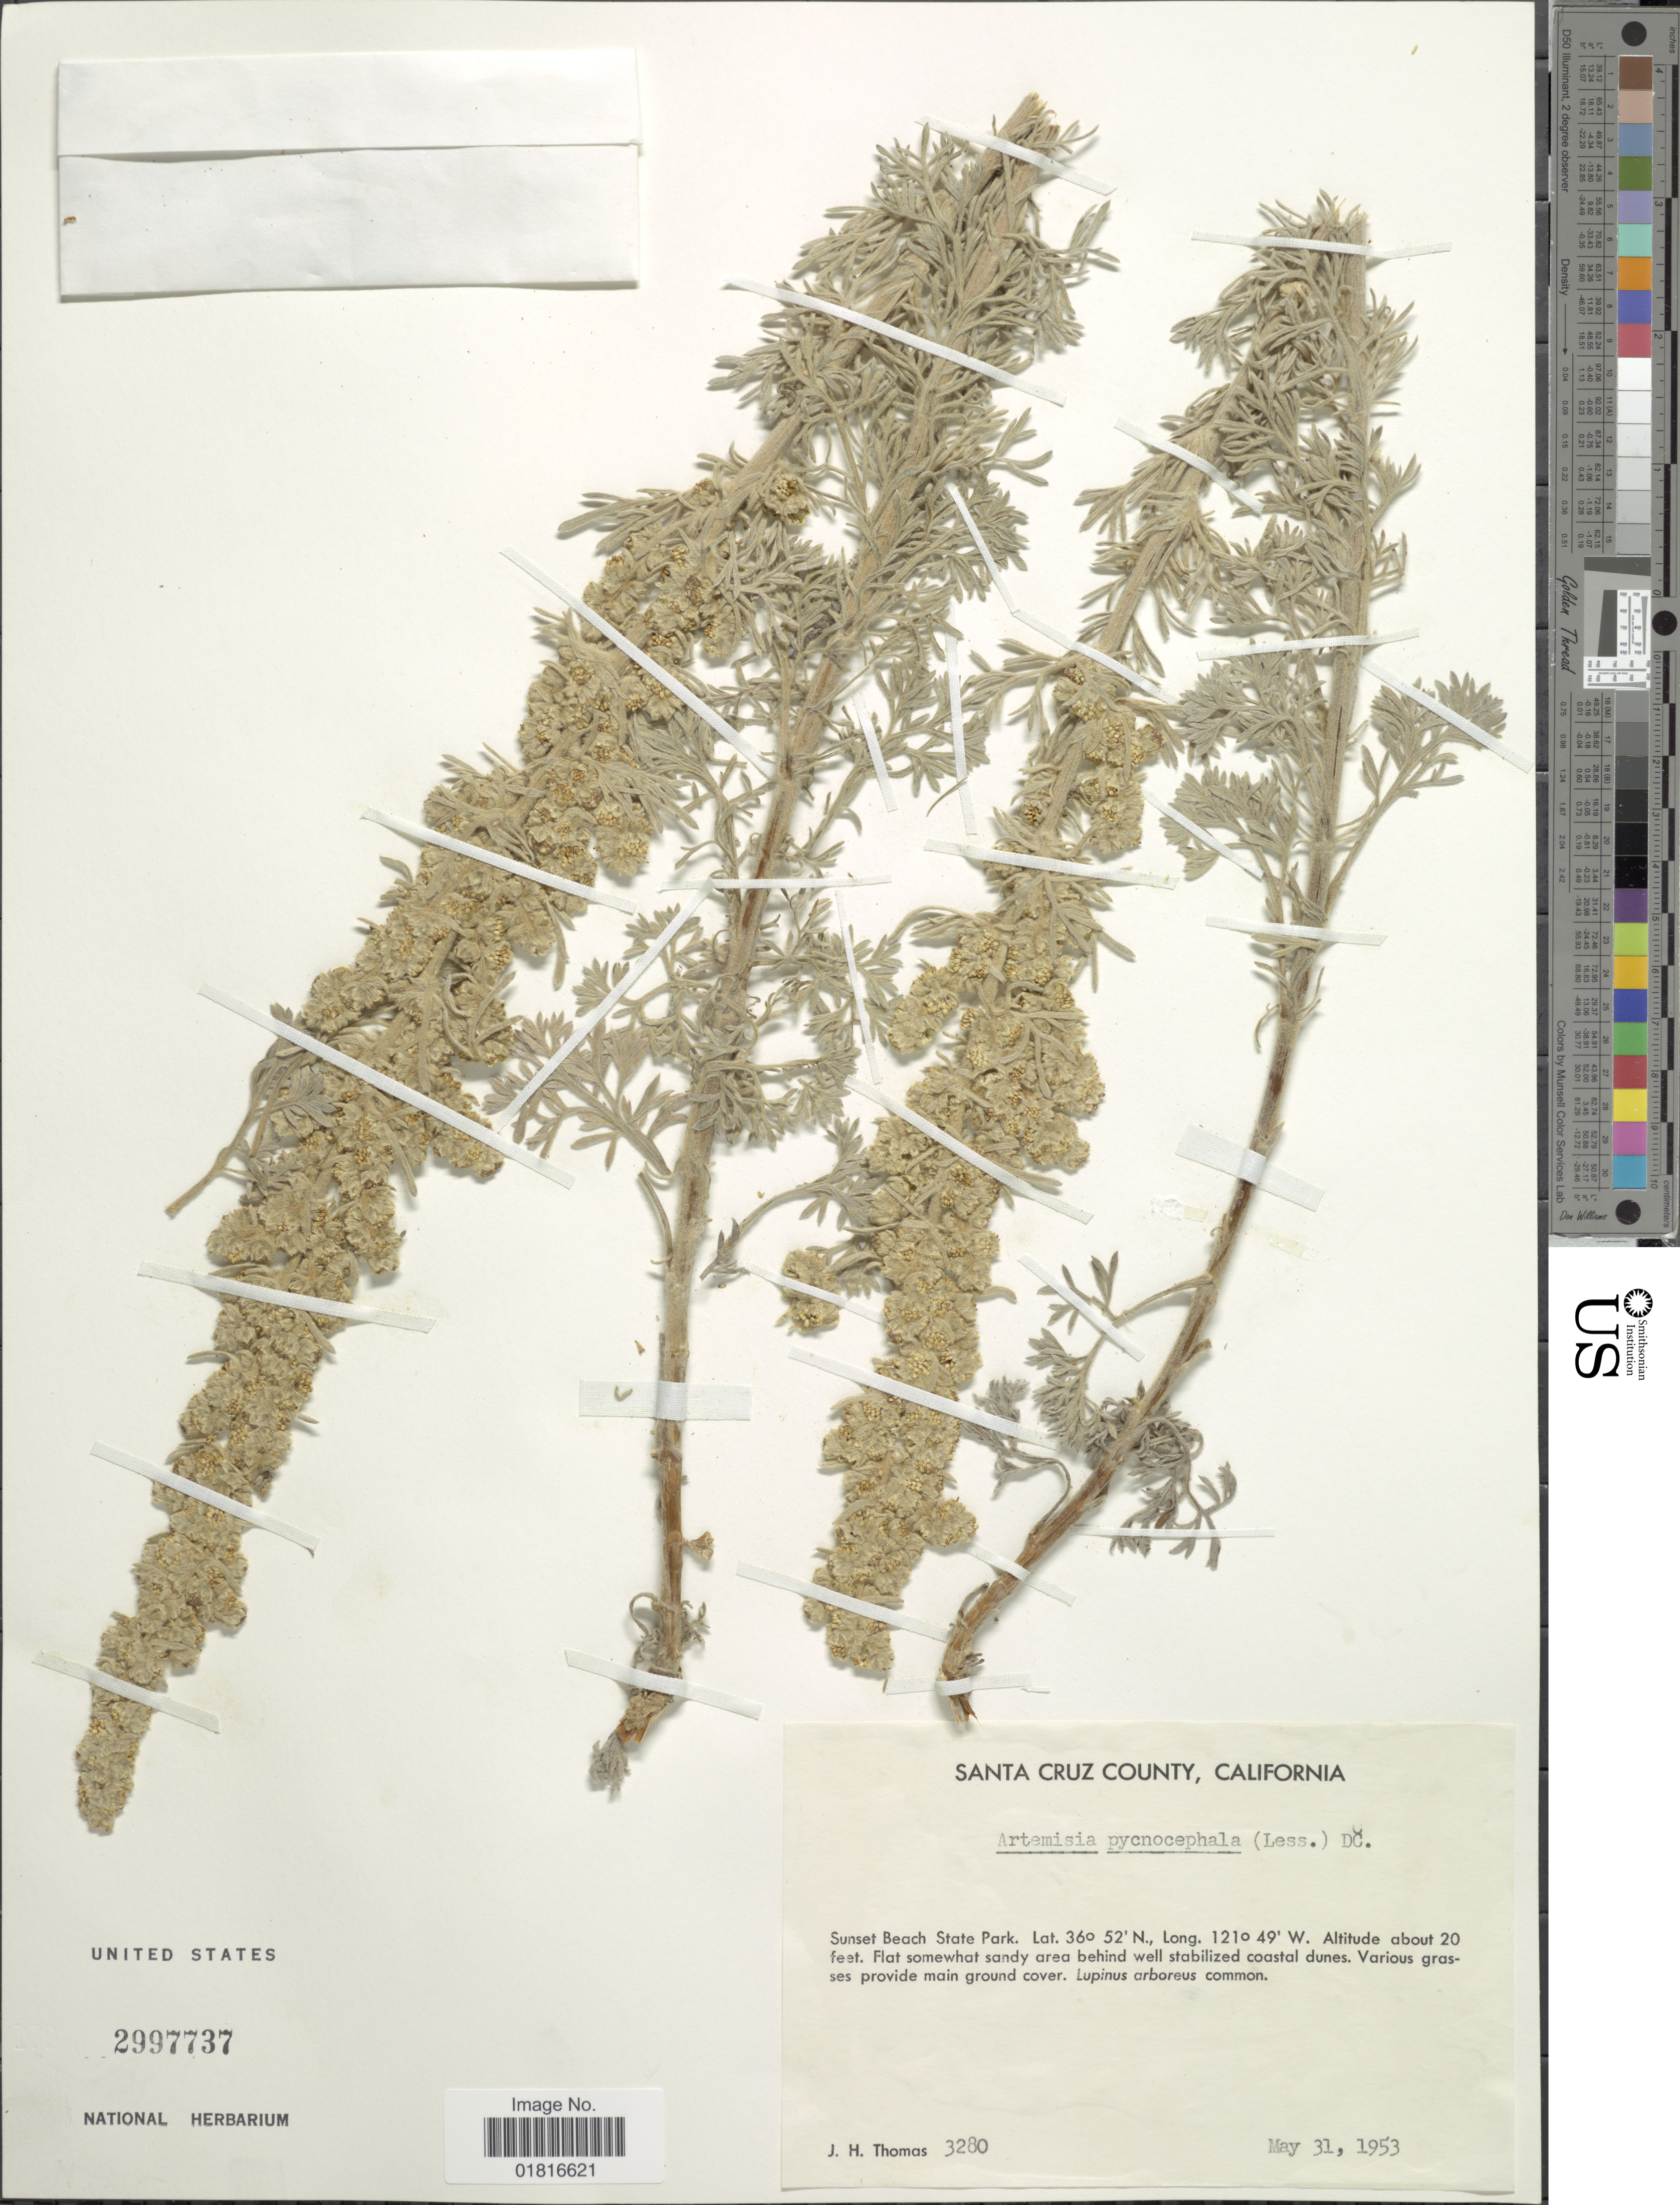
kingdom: Plantae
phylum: Tracheophyta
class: Magnoliopsida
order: Asterales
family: Asteraceae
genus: Artemisia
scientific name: Artemisia pycnocephala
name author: DC.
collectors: J. H. Thomas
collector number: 3280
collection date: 1953-05-31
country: United States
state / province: California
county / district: Santa Cruz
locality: Santa Cruz County, Sunset Beach State Park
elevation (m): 6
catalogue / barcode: US 2997737